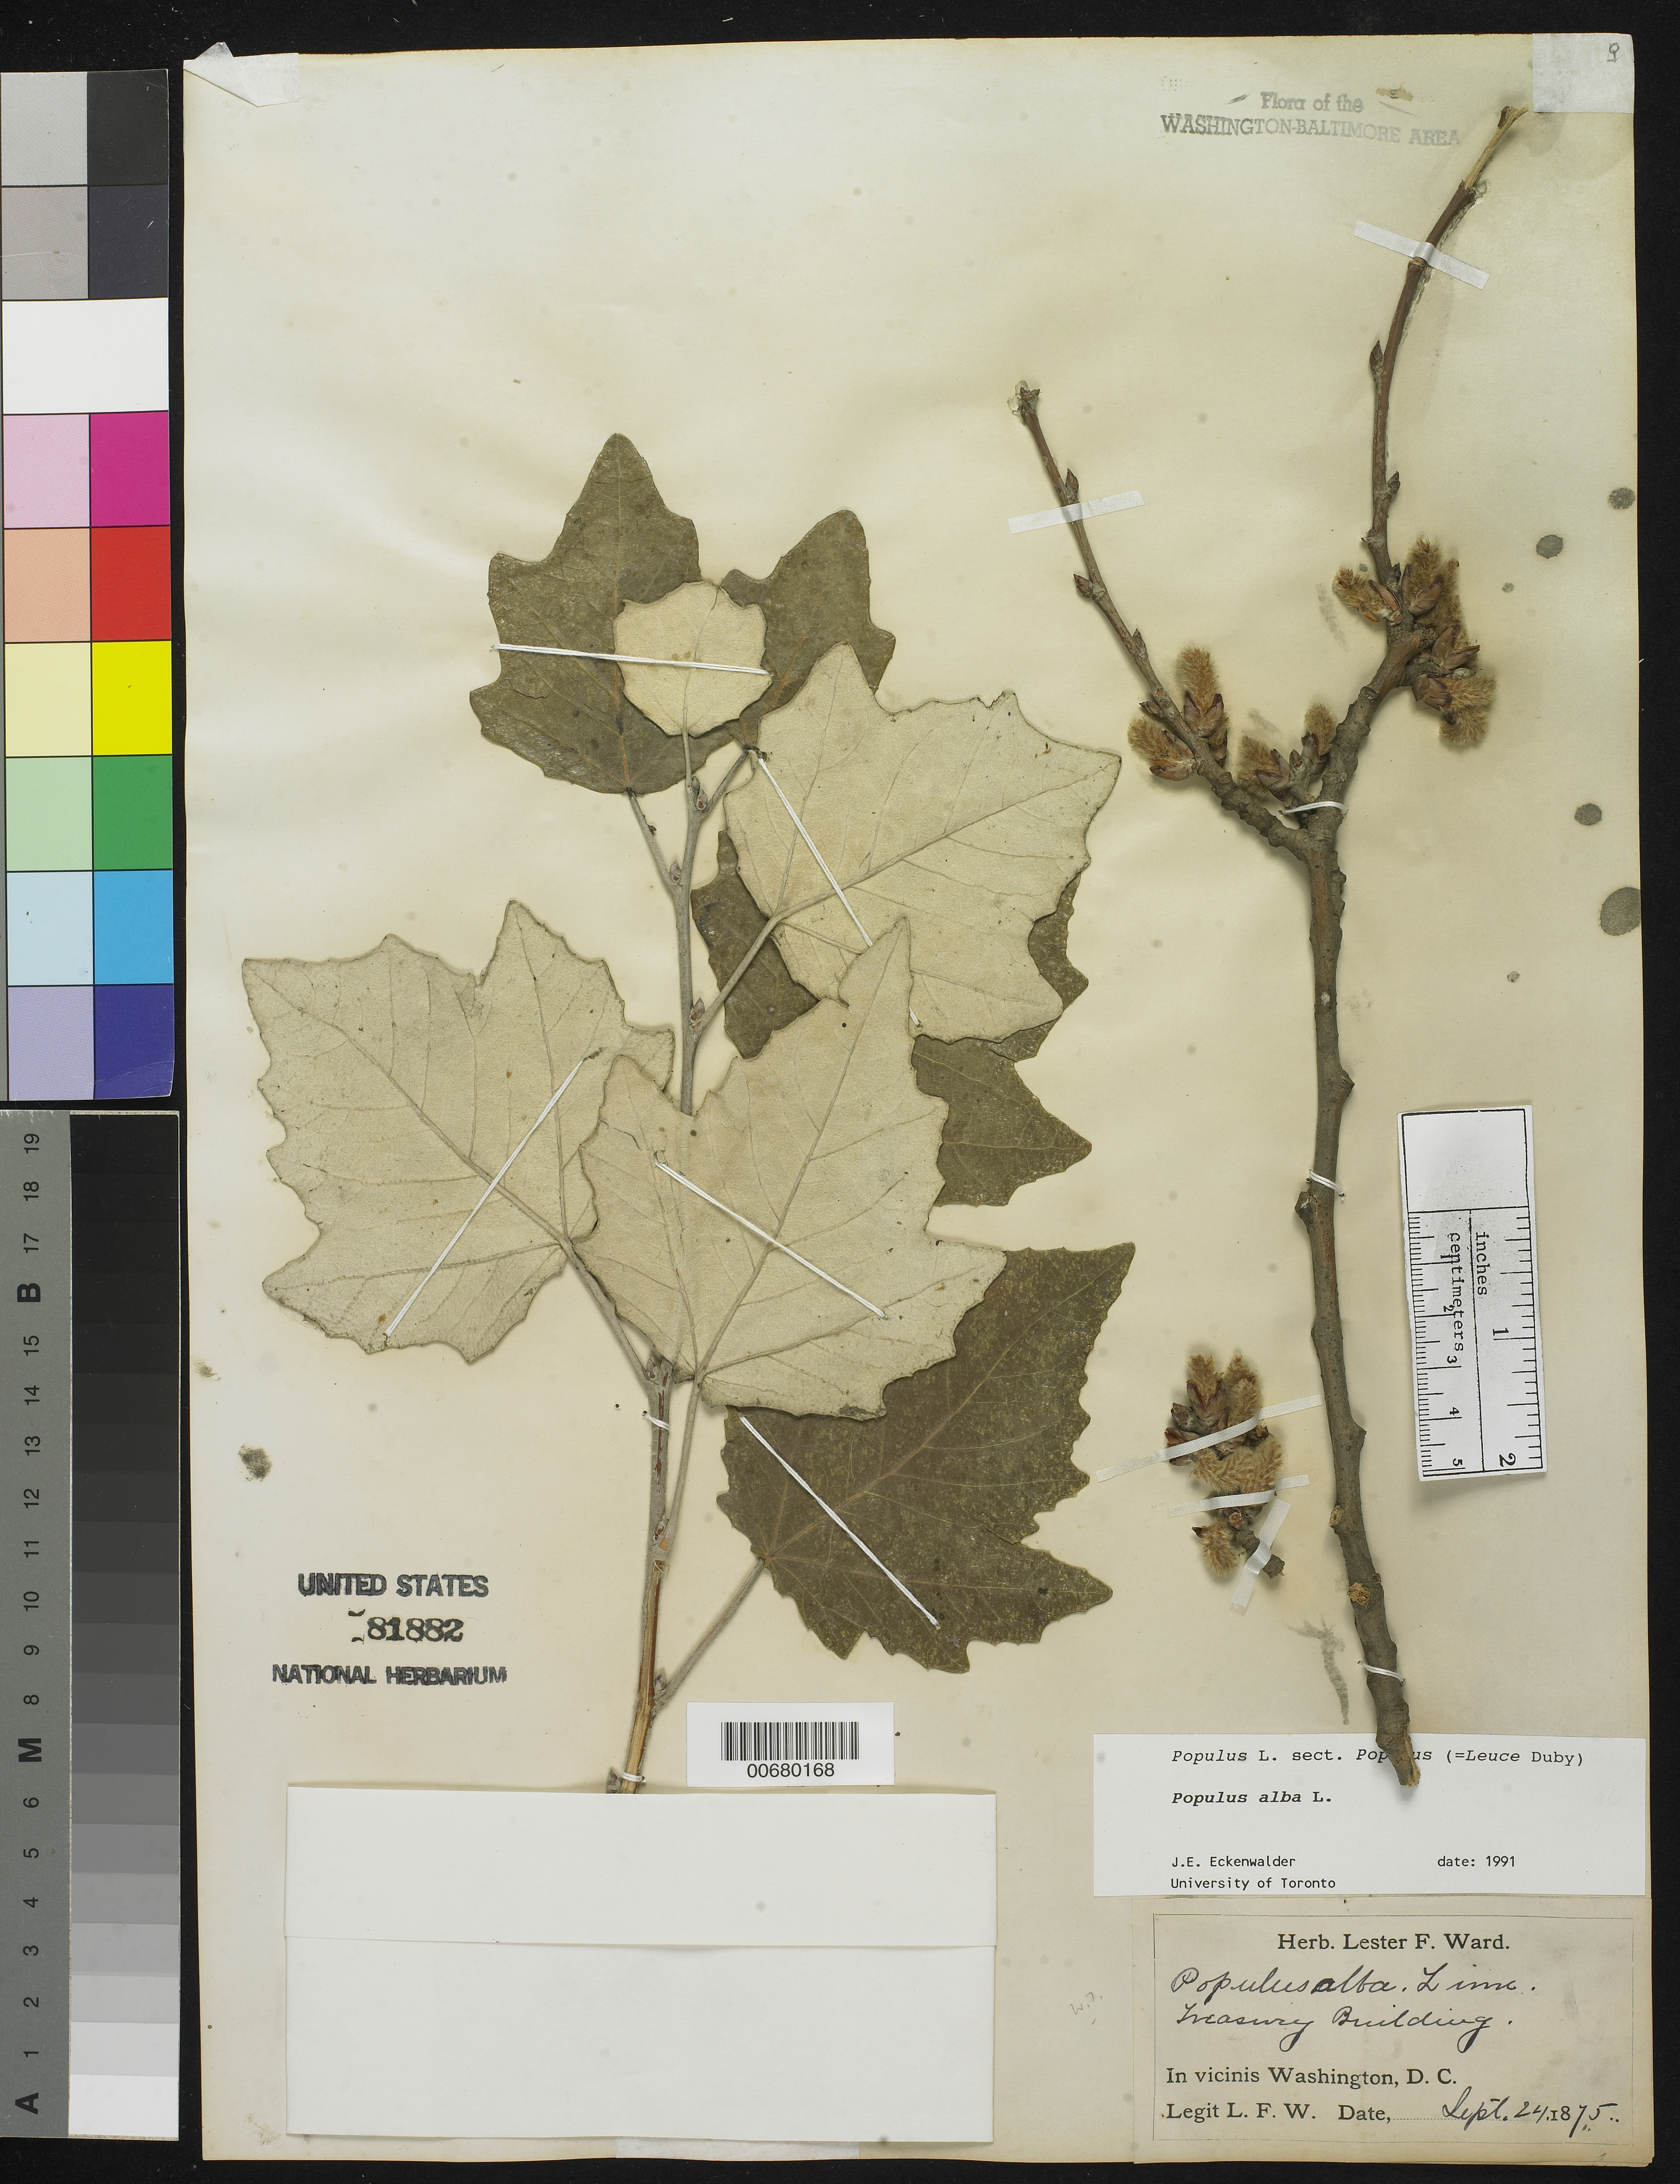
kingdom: Plantae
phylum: Tracheophyta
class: Magnoliopsida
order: Malpighiales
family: Salicaceae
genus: Populus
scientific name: Populus alba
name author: L.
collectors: L. F. Ward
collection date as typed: Sept. 24, 1875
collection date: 1875-09-24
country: United States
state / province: District of Columbia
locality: Treasury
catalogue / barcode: US 81882